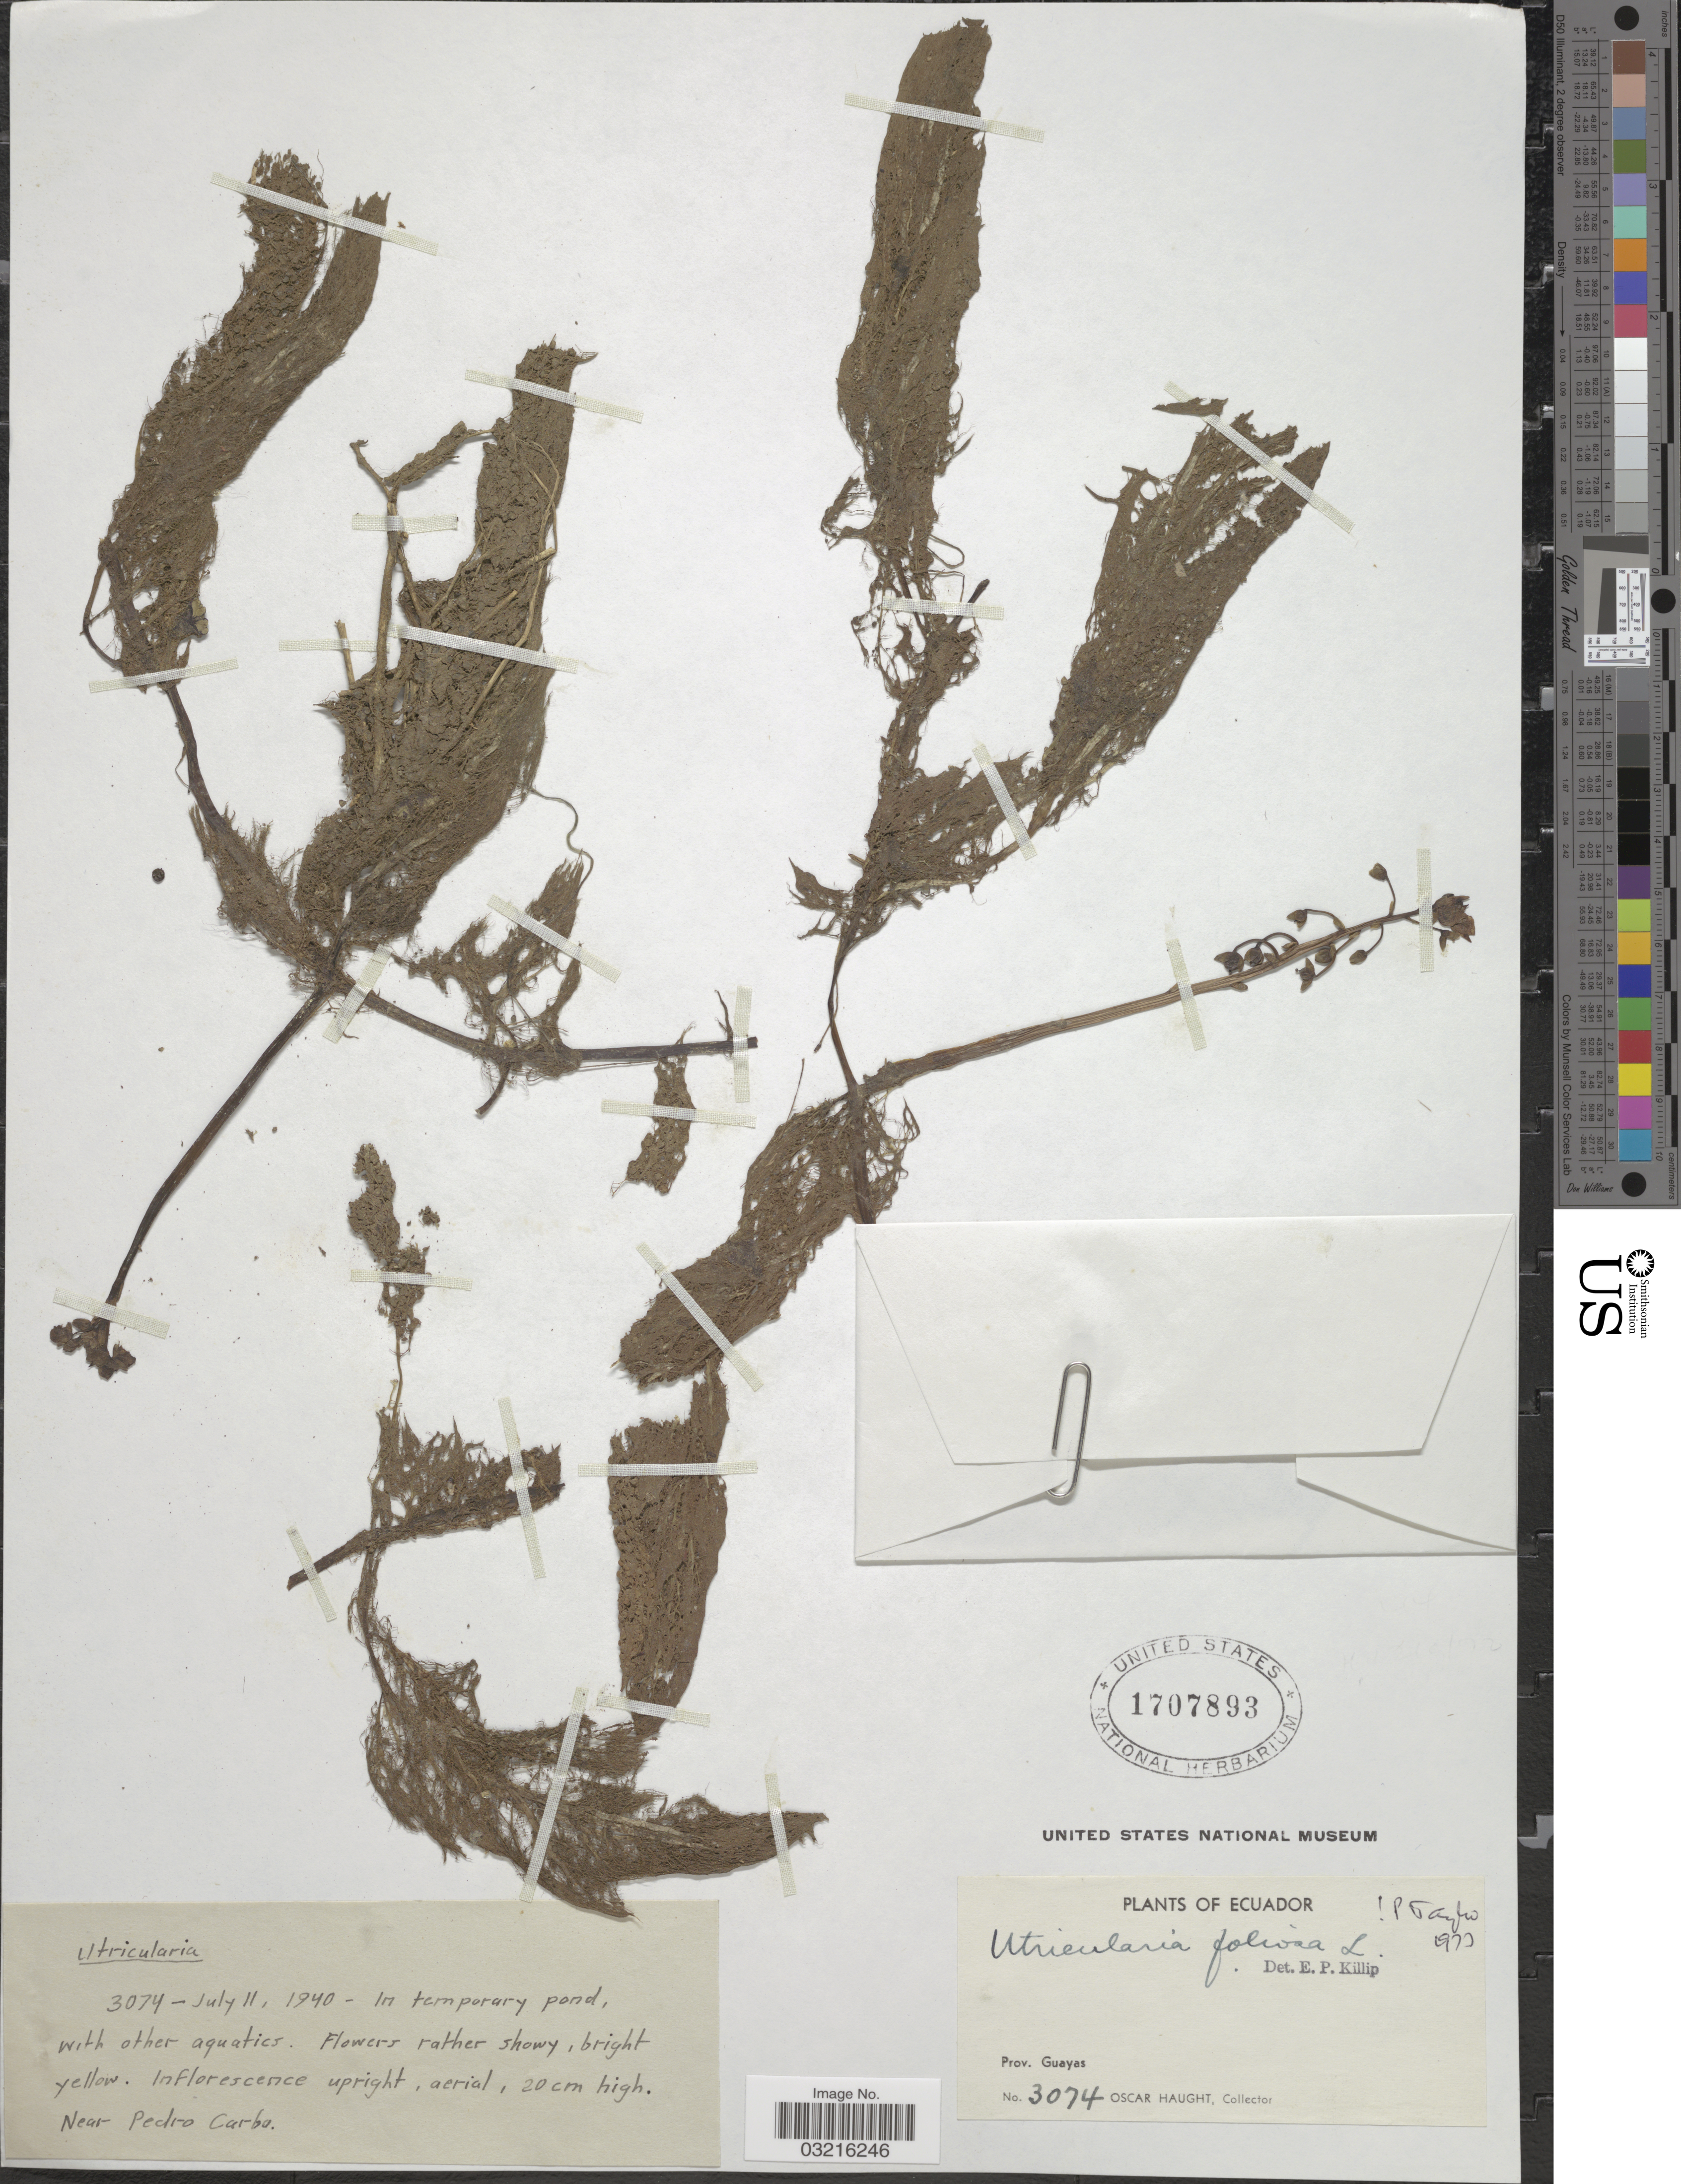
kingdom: Plantae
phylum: Tracheophyta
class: Magnoliopsida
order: Lamiales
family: Lentibulariaceae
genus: Utricularia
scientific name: Utricularia foliosa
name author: L.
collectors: O. L. Haught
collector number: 3074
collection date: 1940-07-11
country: Ecuador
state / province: Guayas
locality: Near Pedro Carbo.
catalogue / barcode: US 1707893